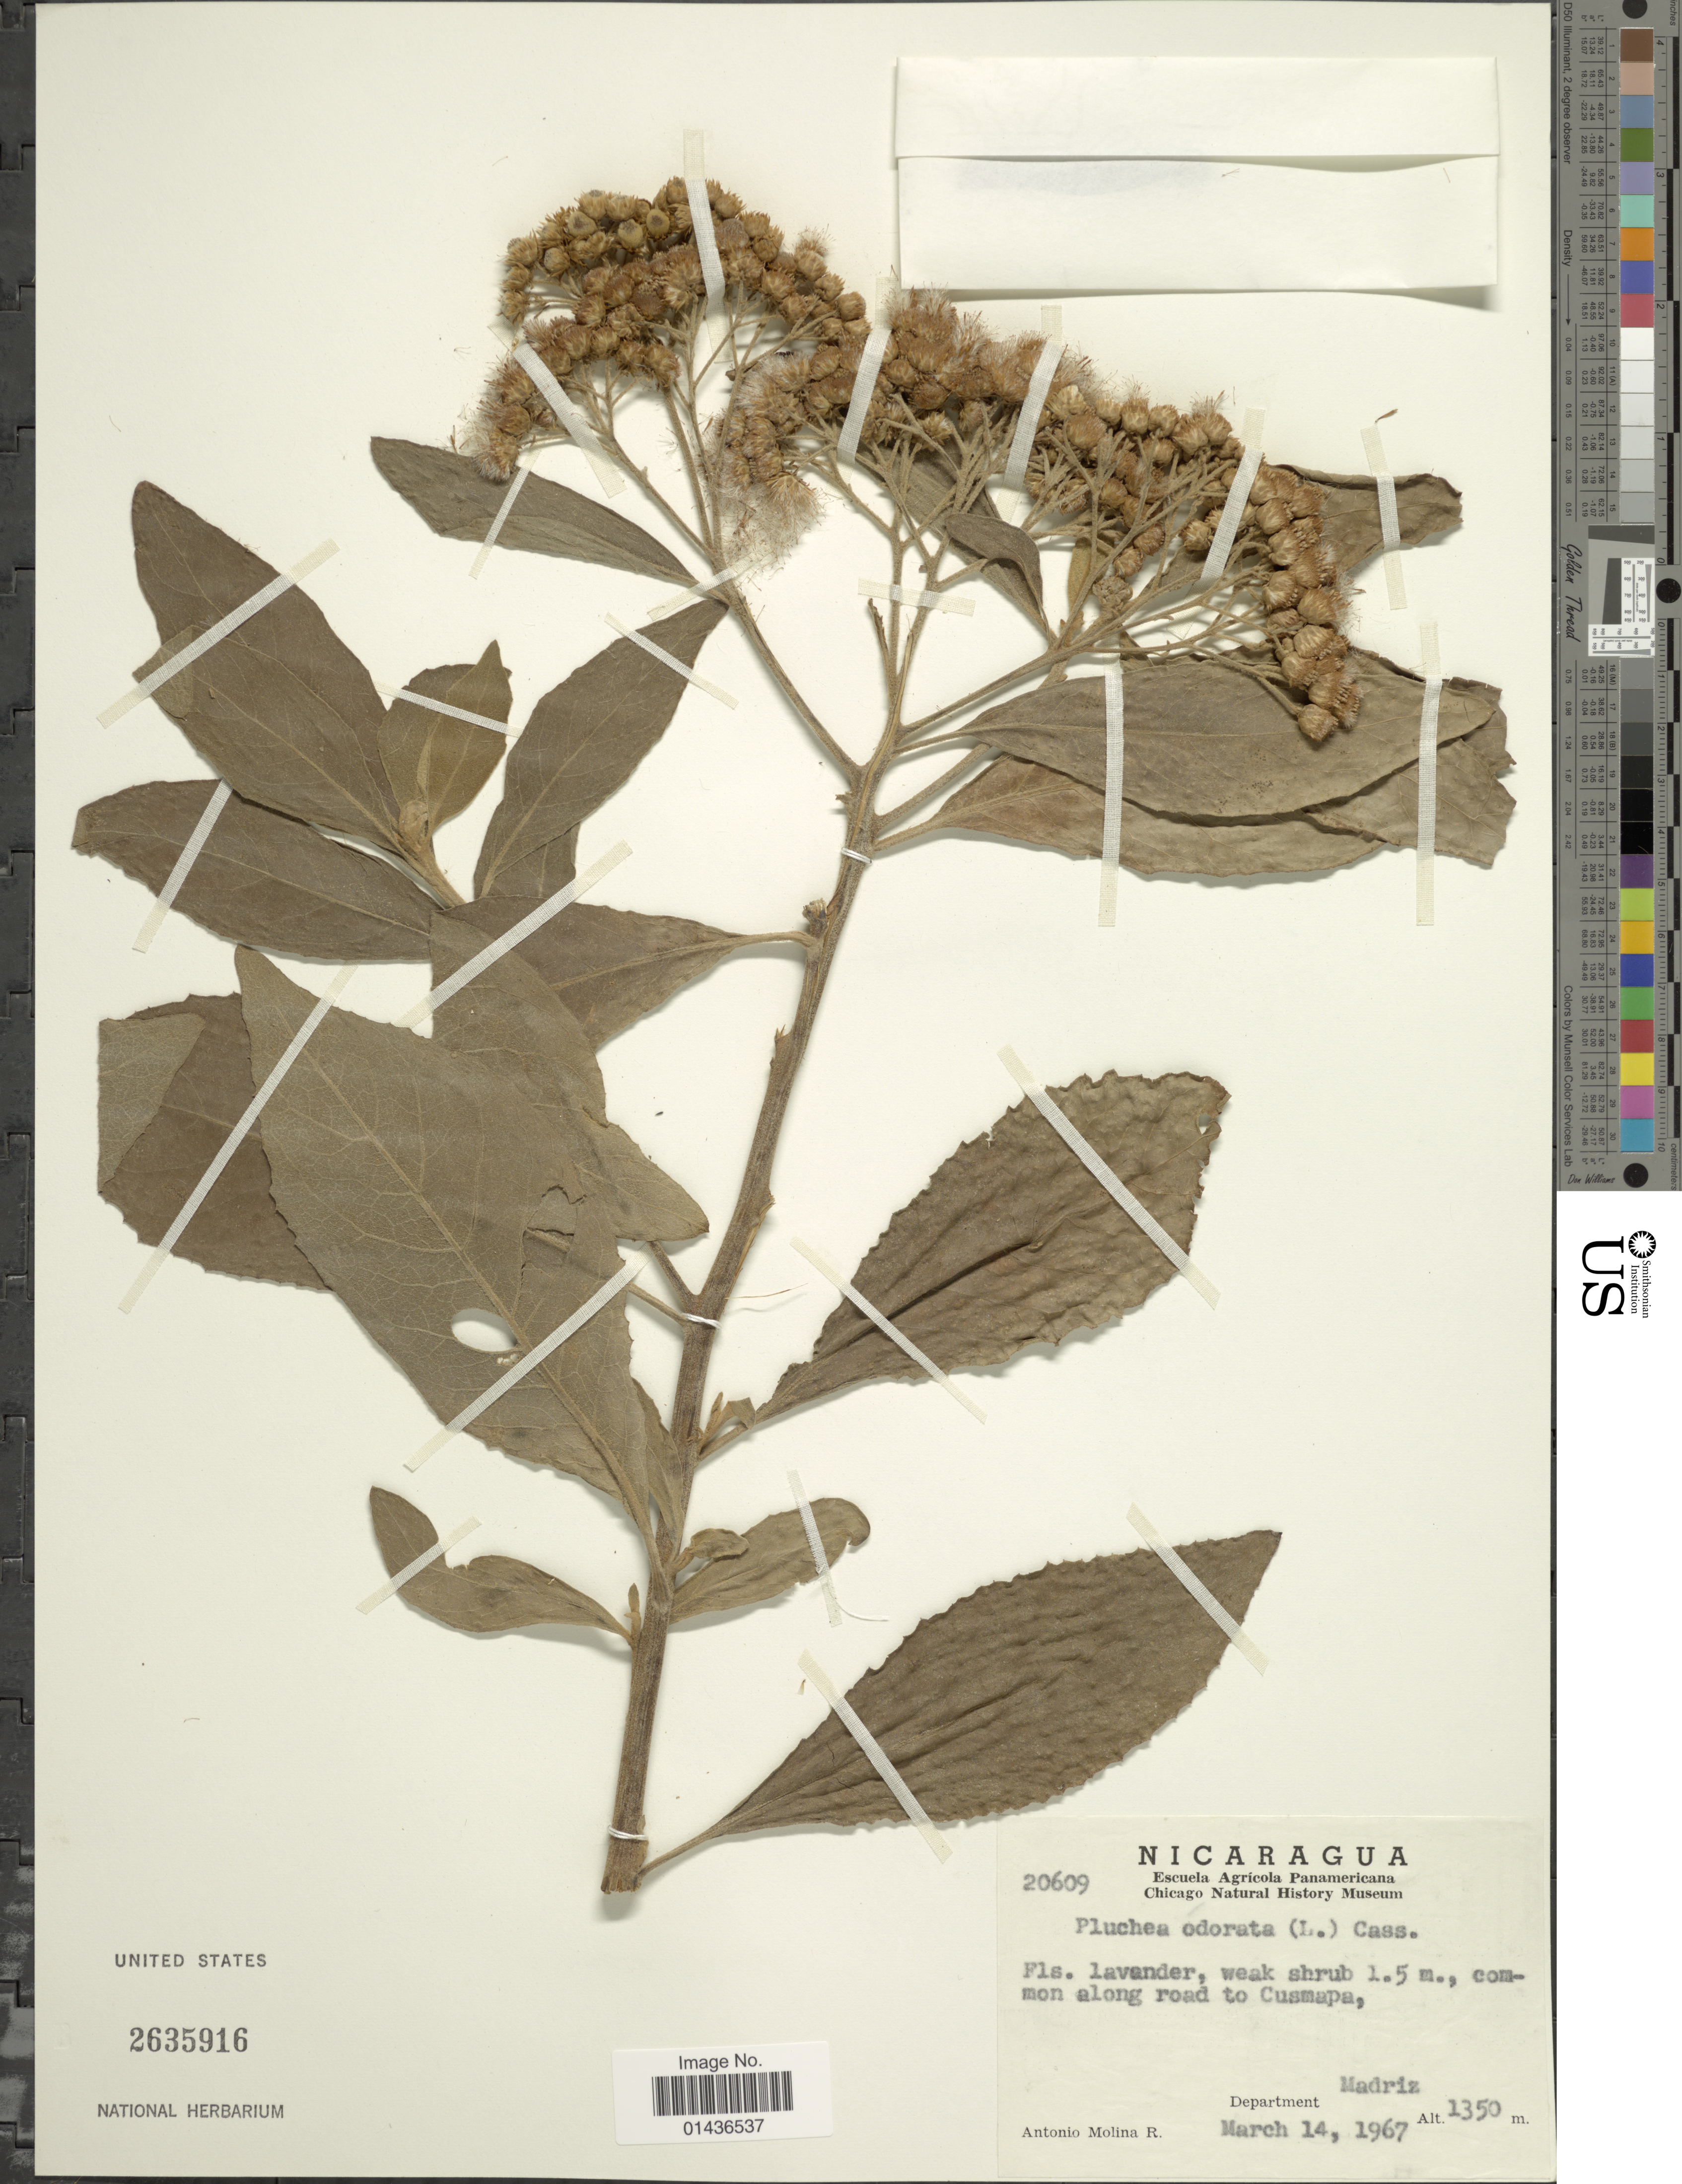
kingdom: Plantae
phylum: Tracheophyta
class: Magnoliopsida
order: Asterales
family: Asteraceae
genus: Pluchea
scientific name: Pluchea carolinensis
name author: (Jacq.) D. Don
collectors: A. Molina R.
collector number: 20609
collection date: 1967-03-14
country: Nicaragua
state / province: Madriz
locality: Along road to Cusmapa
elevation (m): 1350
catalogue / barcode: US 2635916